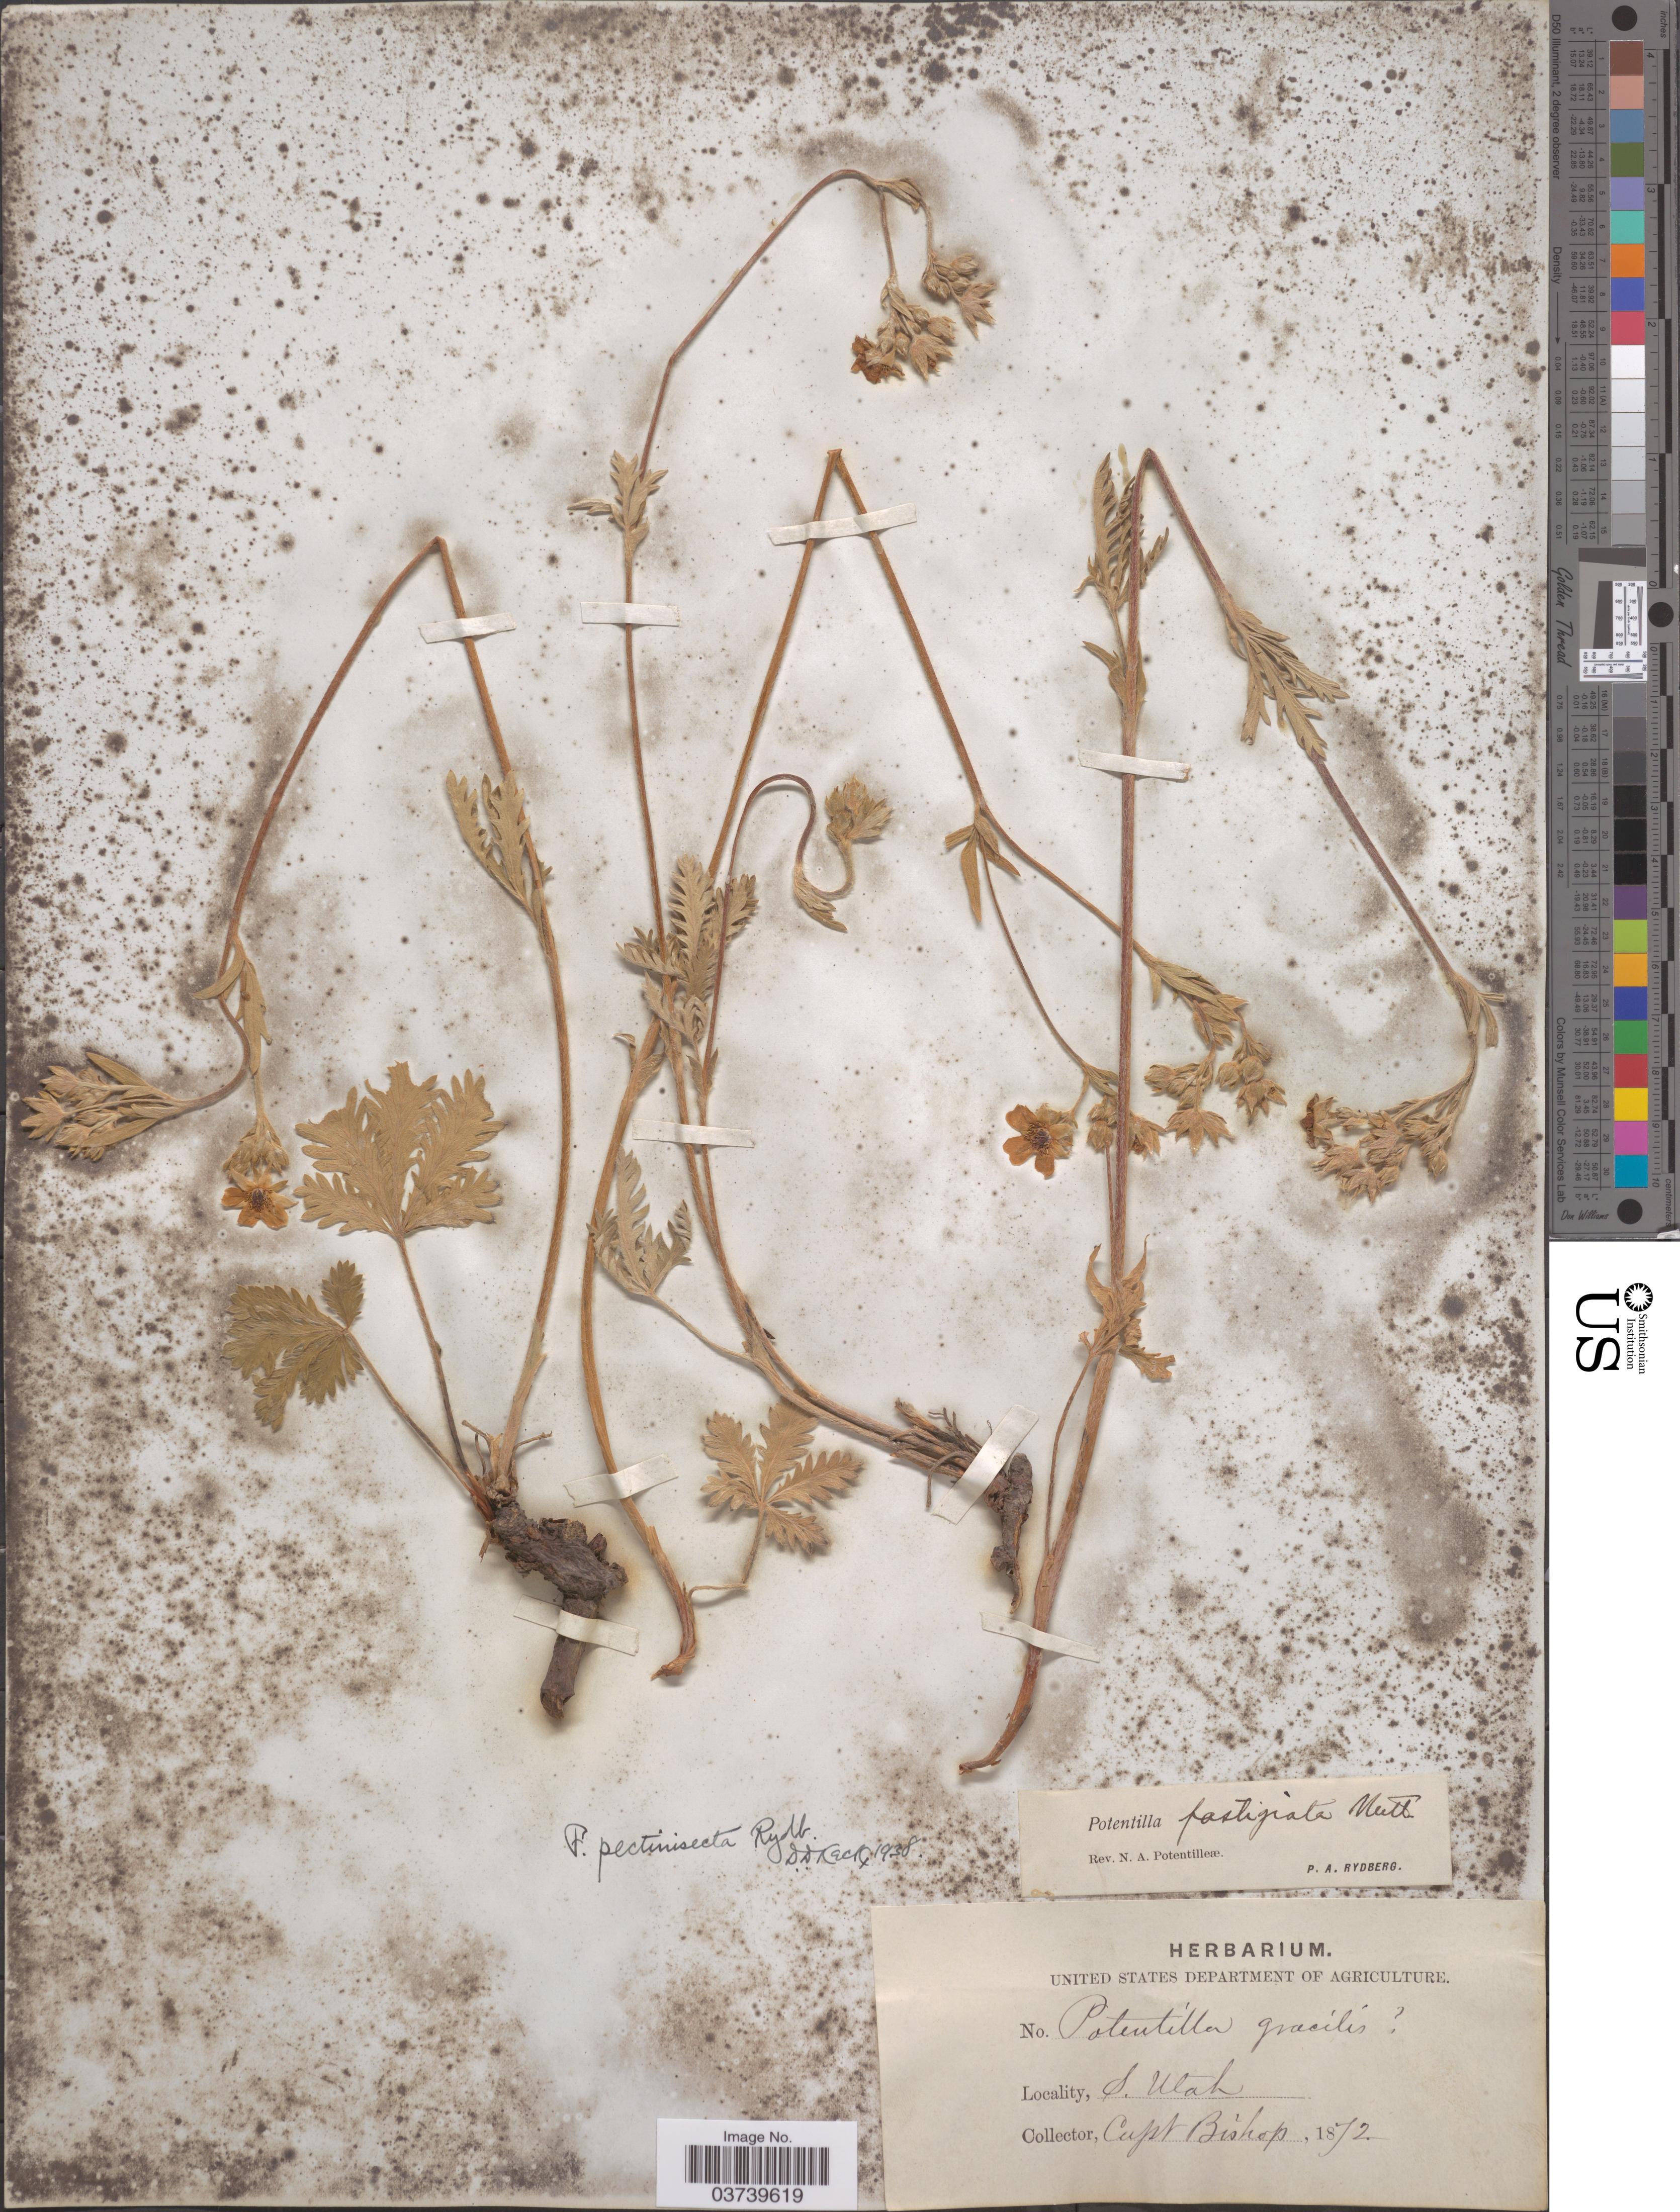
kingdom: Plantae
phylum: Tracheophyta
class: Magnoliopsida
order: Rosales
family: Rosaceae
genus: Potentilla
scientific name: Potentilla gracilis var. elmeri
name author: (Rydb.) Jeps.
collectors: F. M. Bishop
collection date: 1872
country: United States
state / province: Utah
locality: S. Utah.